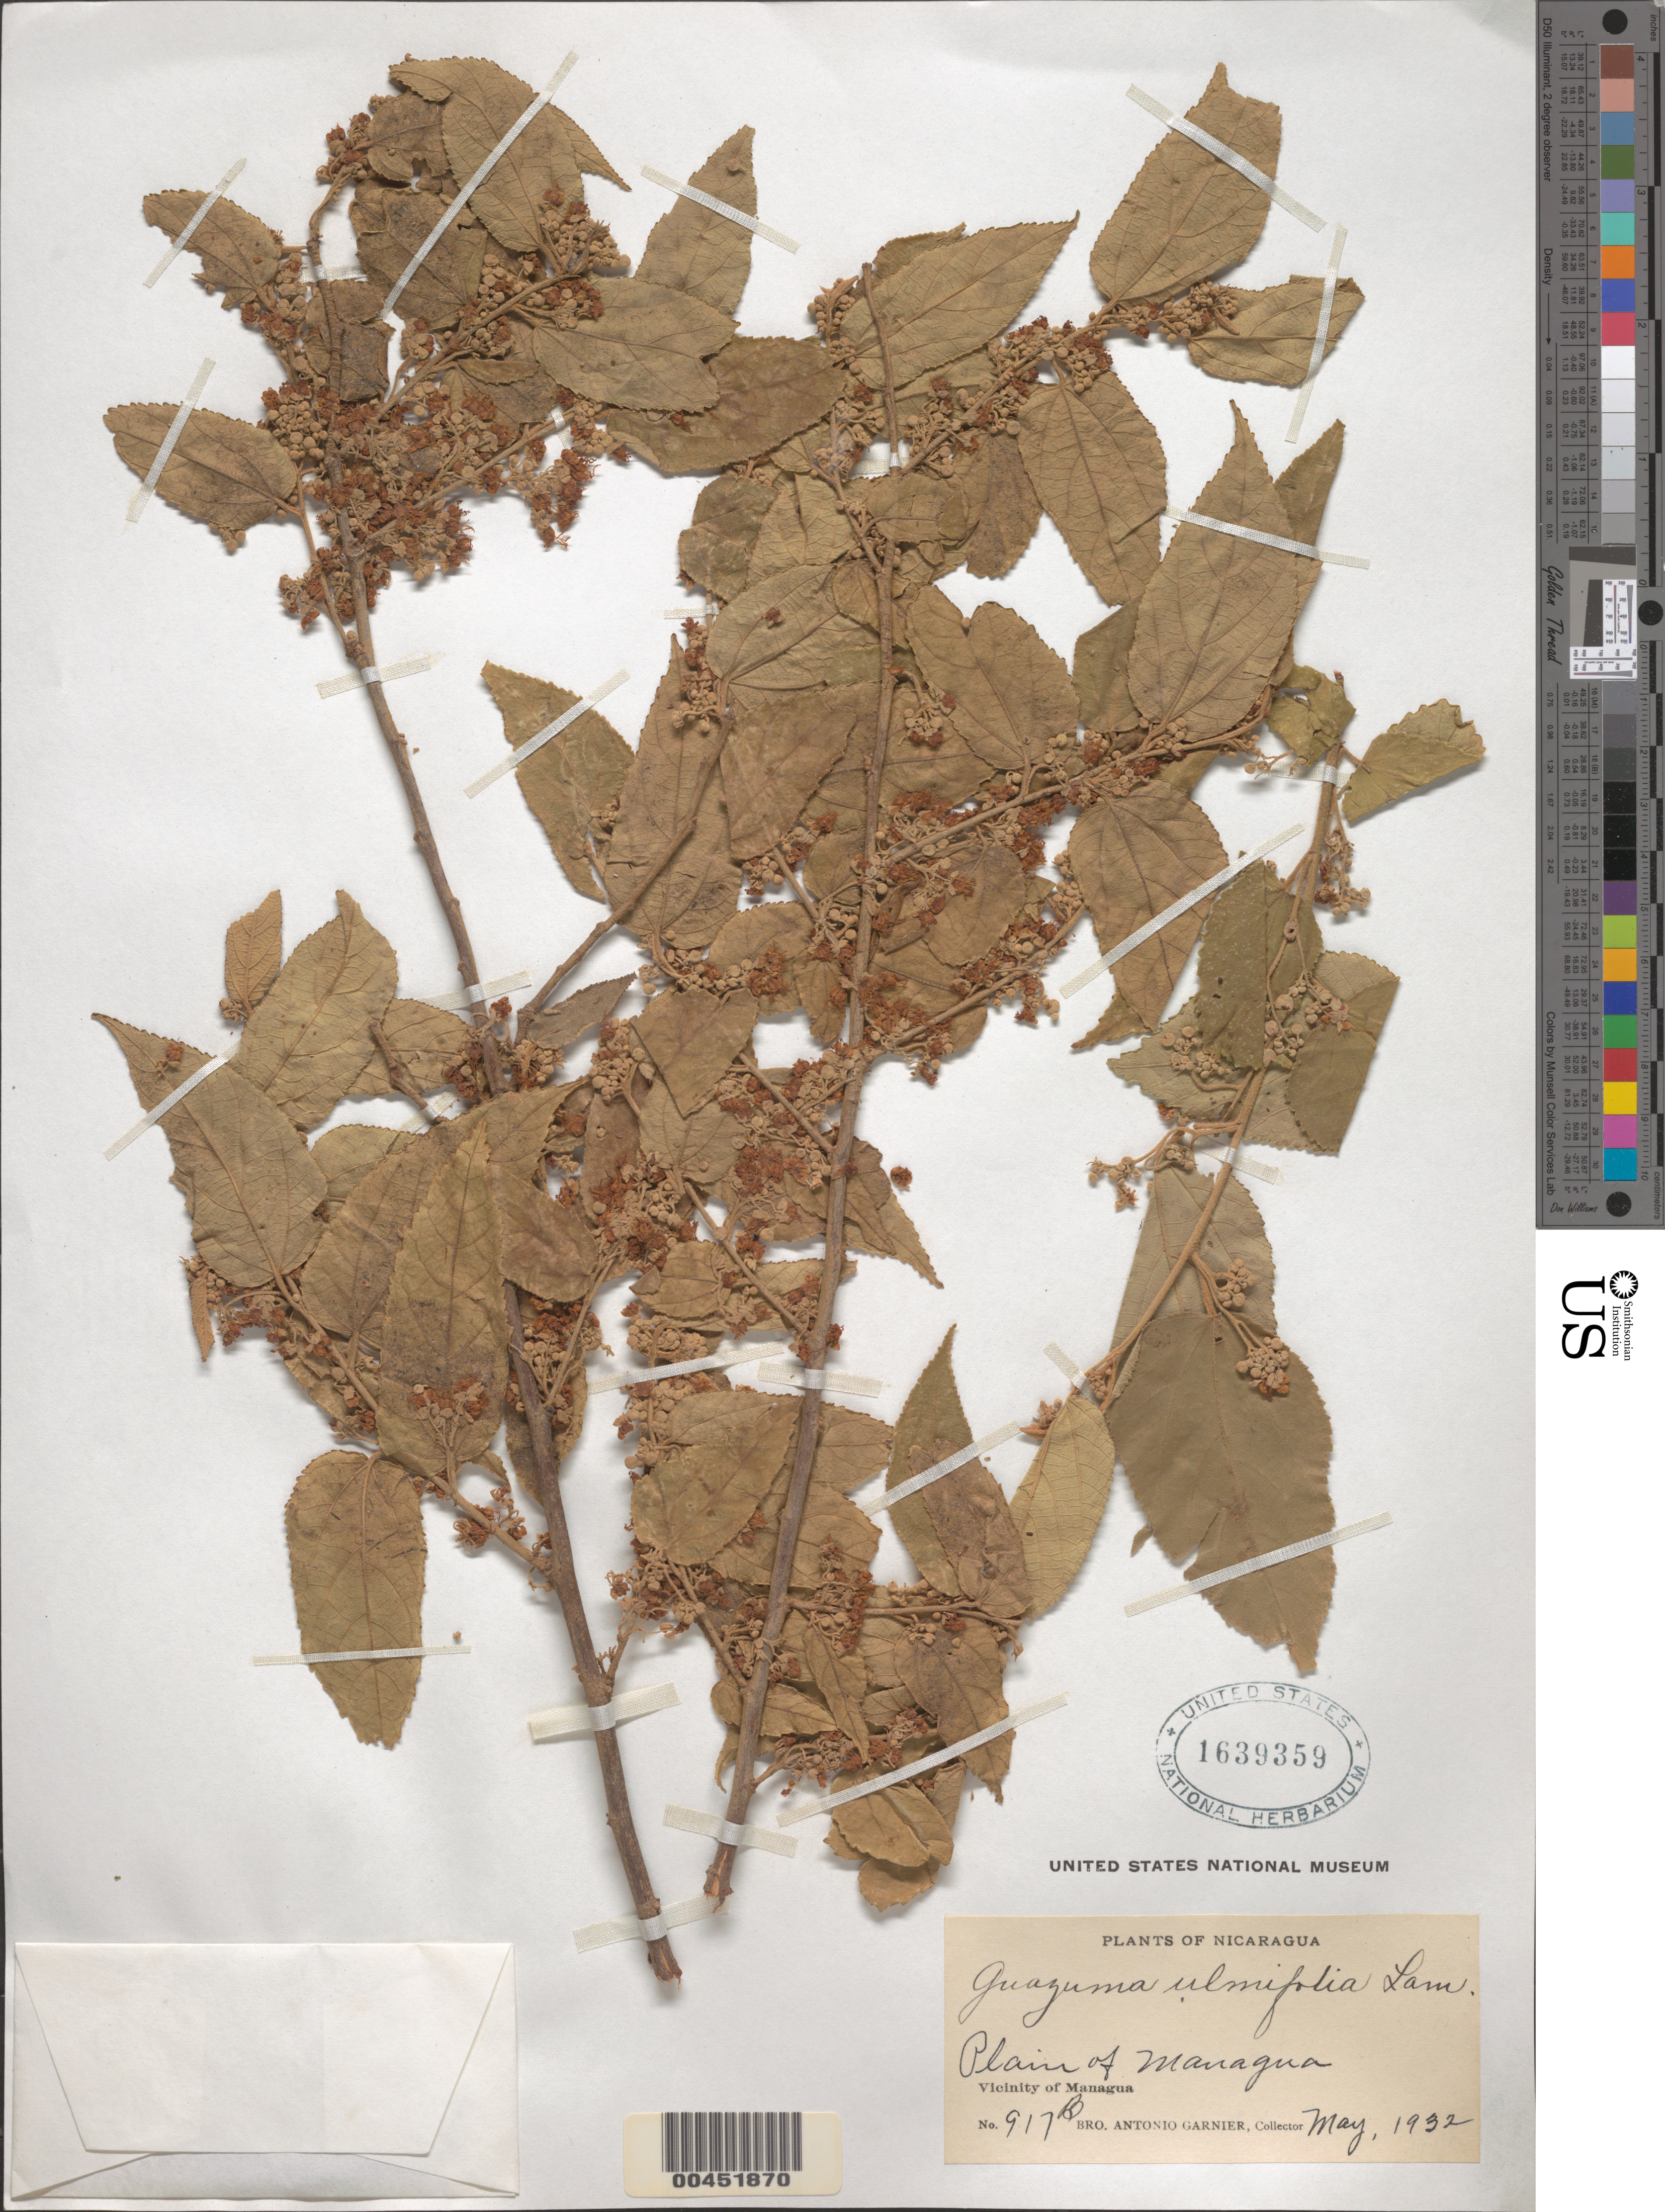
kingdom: Plantae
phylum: Tracheophyta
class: Magnoliopsida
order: Malvales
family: Malvaceae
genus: Guazuma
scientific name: Guazuma ulmifolia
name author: Lam.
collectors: Bro. A. Garnier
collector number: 917b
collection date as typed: May 1932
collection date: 1932-05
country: Nicaragua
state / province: Managua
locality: Plain of Managua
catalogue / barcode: US 1639359